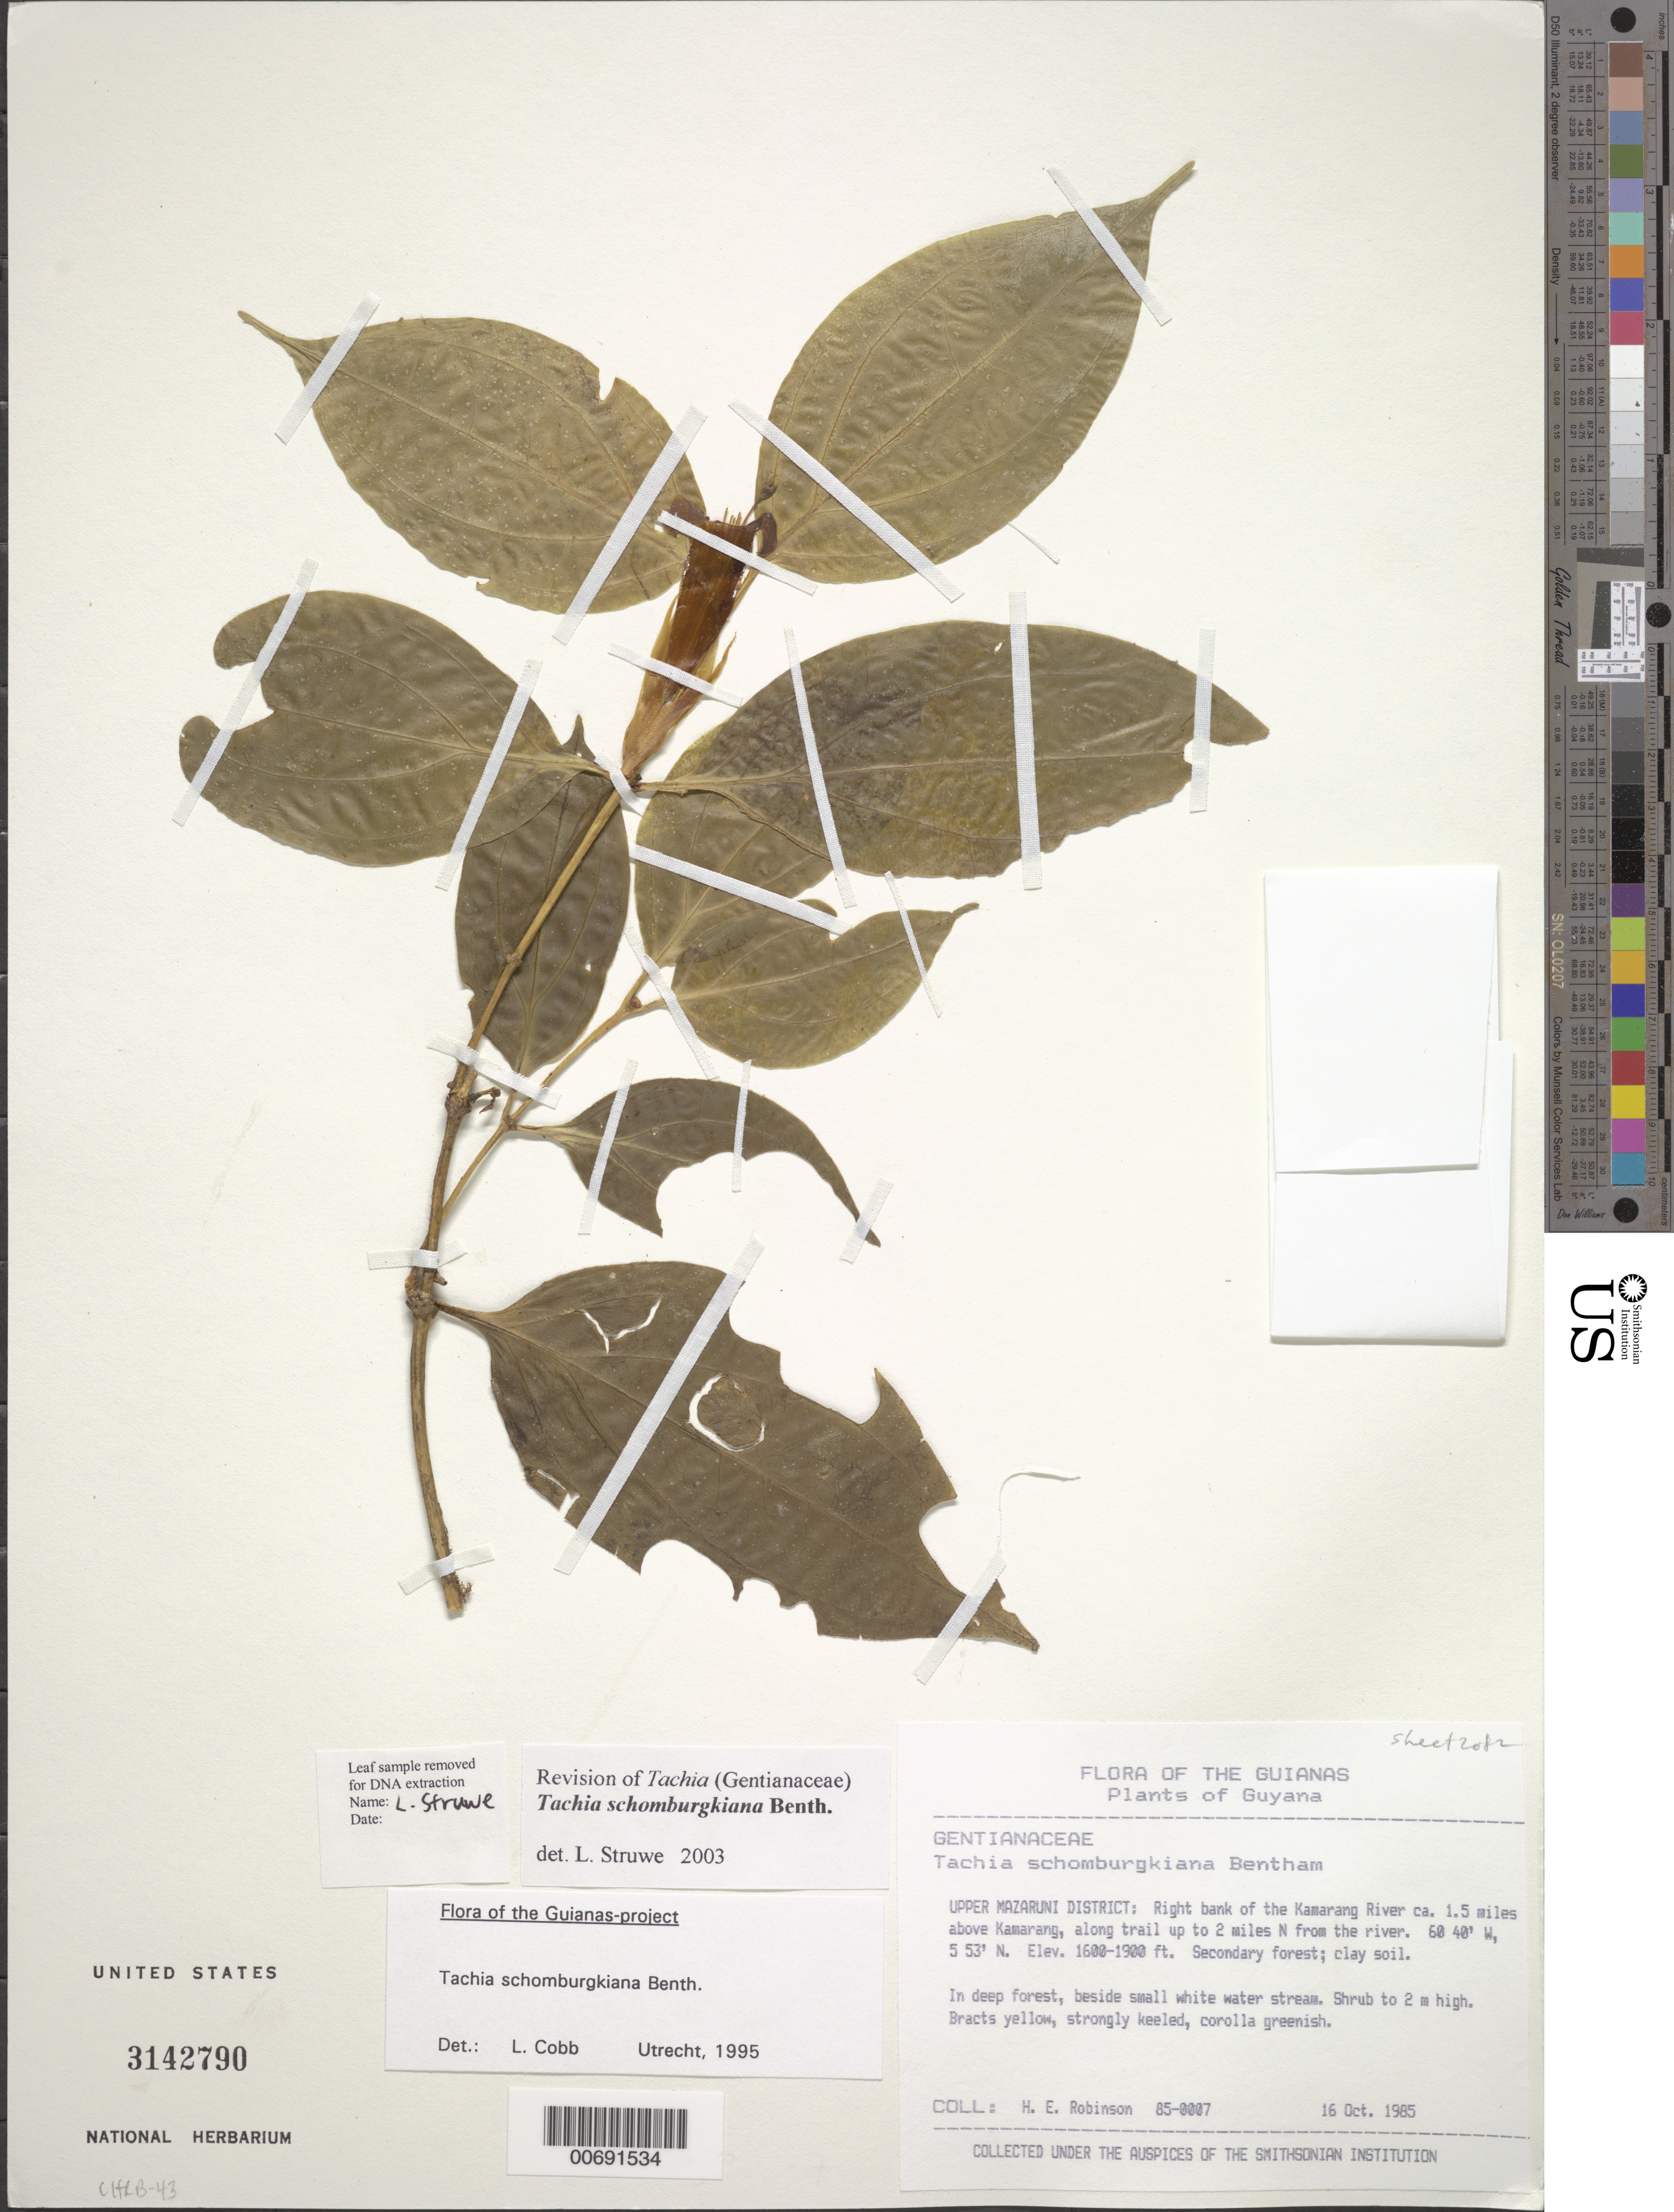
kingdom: Plantae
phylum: Tracheophyta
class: Magnoliopsida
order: Gentianales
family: Gentianaceae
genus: Tachia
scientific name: Tachia schomburgkiana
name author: Benth.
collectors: H. Robinson & D. B. Lellinger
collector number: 850007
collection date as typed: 16 October 1985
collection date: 1985-10-16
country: Guyana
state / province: Cuyuni-Mazaruni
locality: Up to 2.4 km N of right bank of Kamarang R; ca. 3.2 km above Kamarang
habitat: Deep secondary forest, clay soil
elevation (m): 488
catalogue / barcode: US 3142790